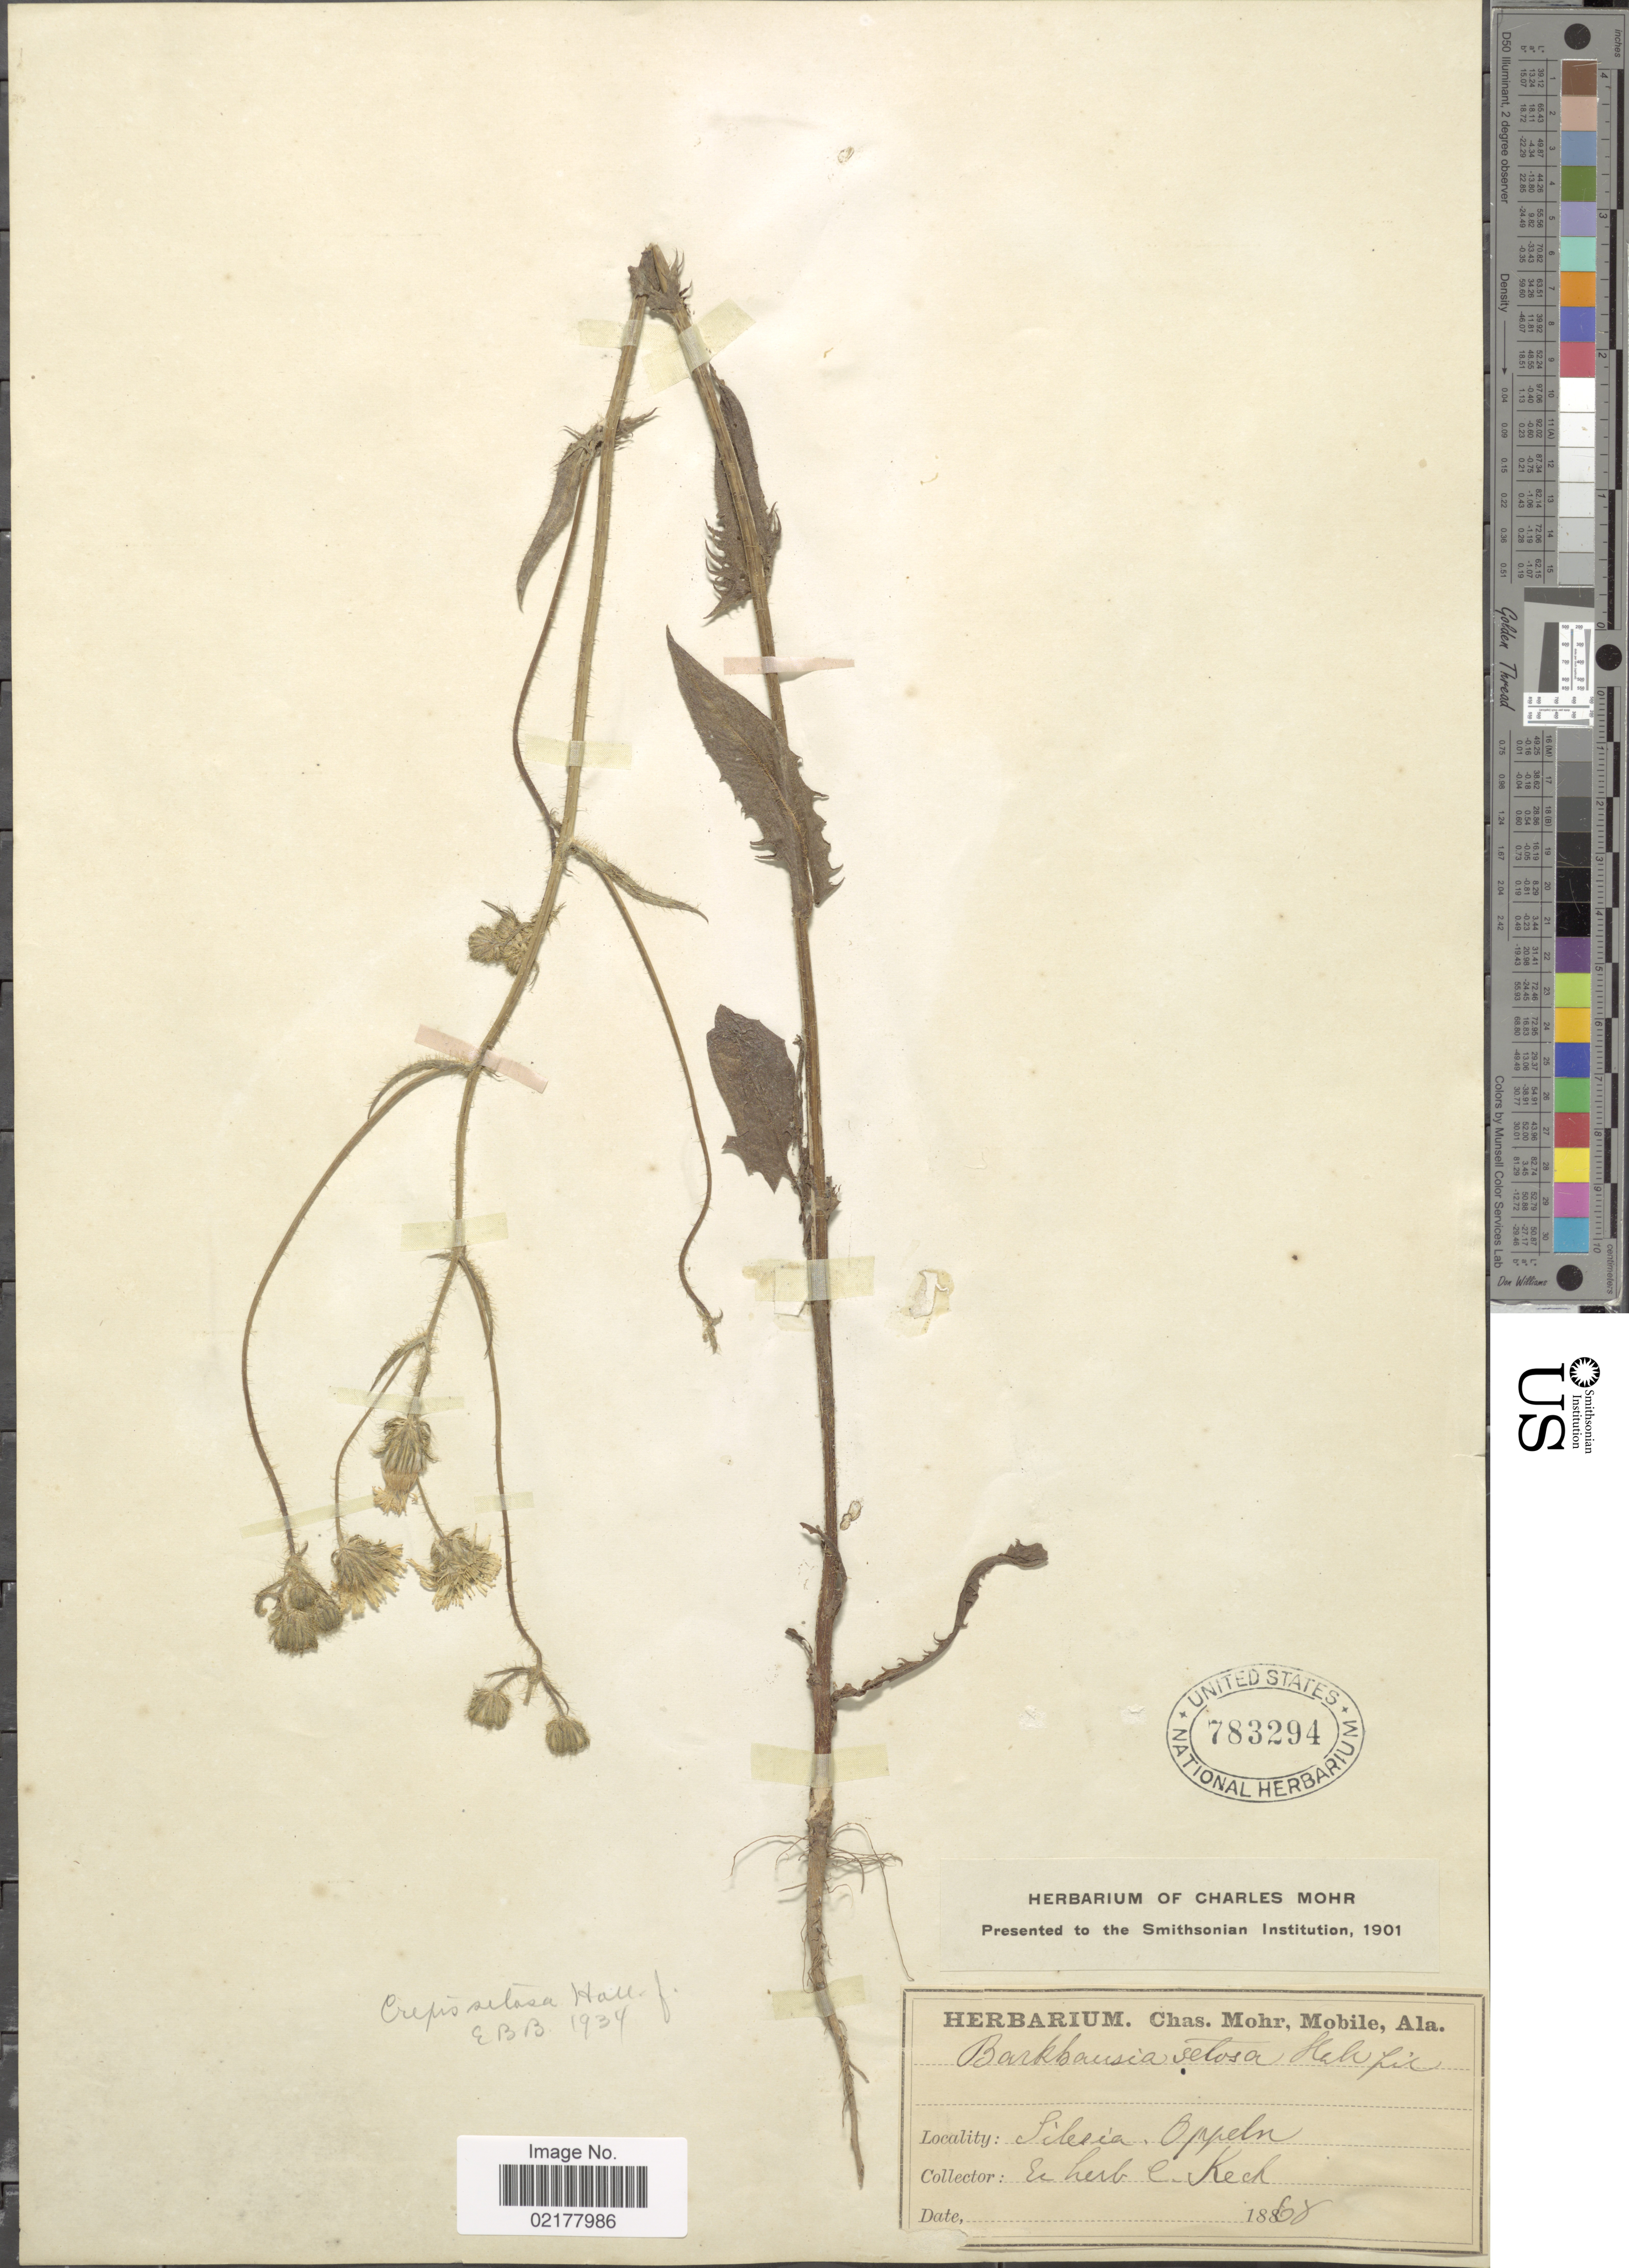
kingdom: Plantae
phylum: Tracheophyta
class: Magnoliopsida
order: Asterales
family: Asteraceae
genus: Crepis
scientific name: Crepis setosa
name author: Haller f.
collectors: ex herb. C. Keck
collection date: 1868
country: Poland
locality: Silesia. Oppeln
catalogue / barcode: US 783294